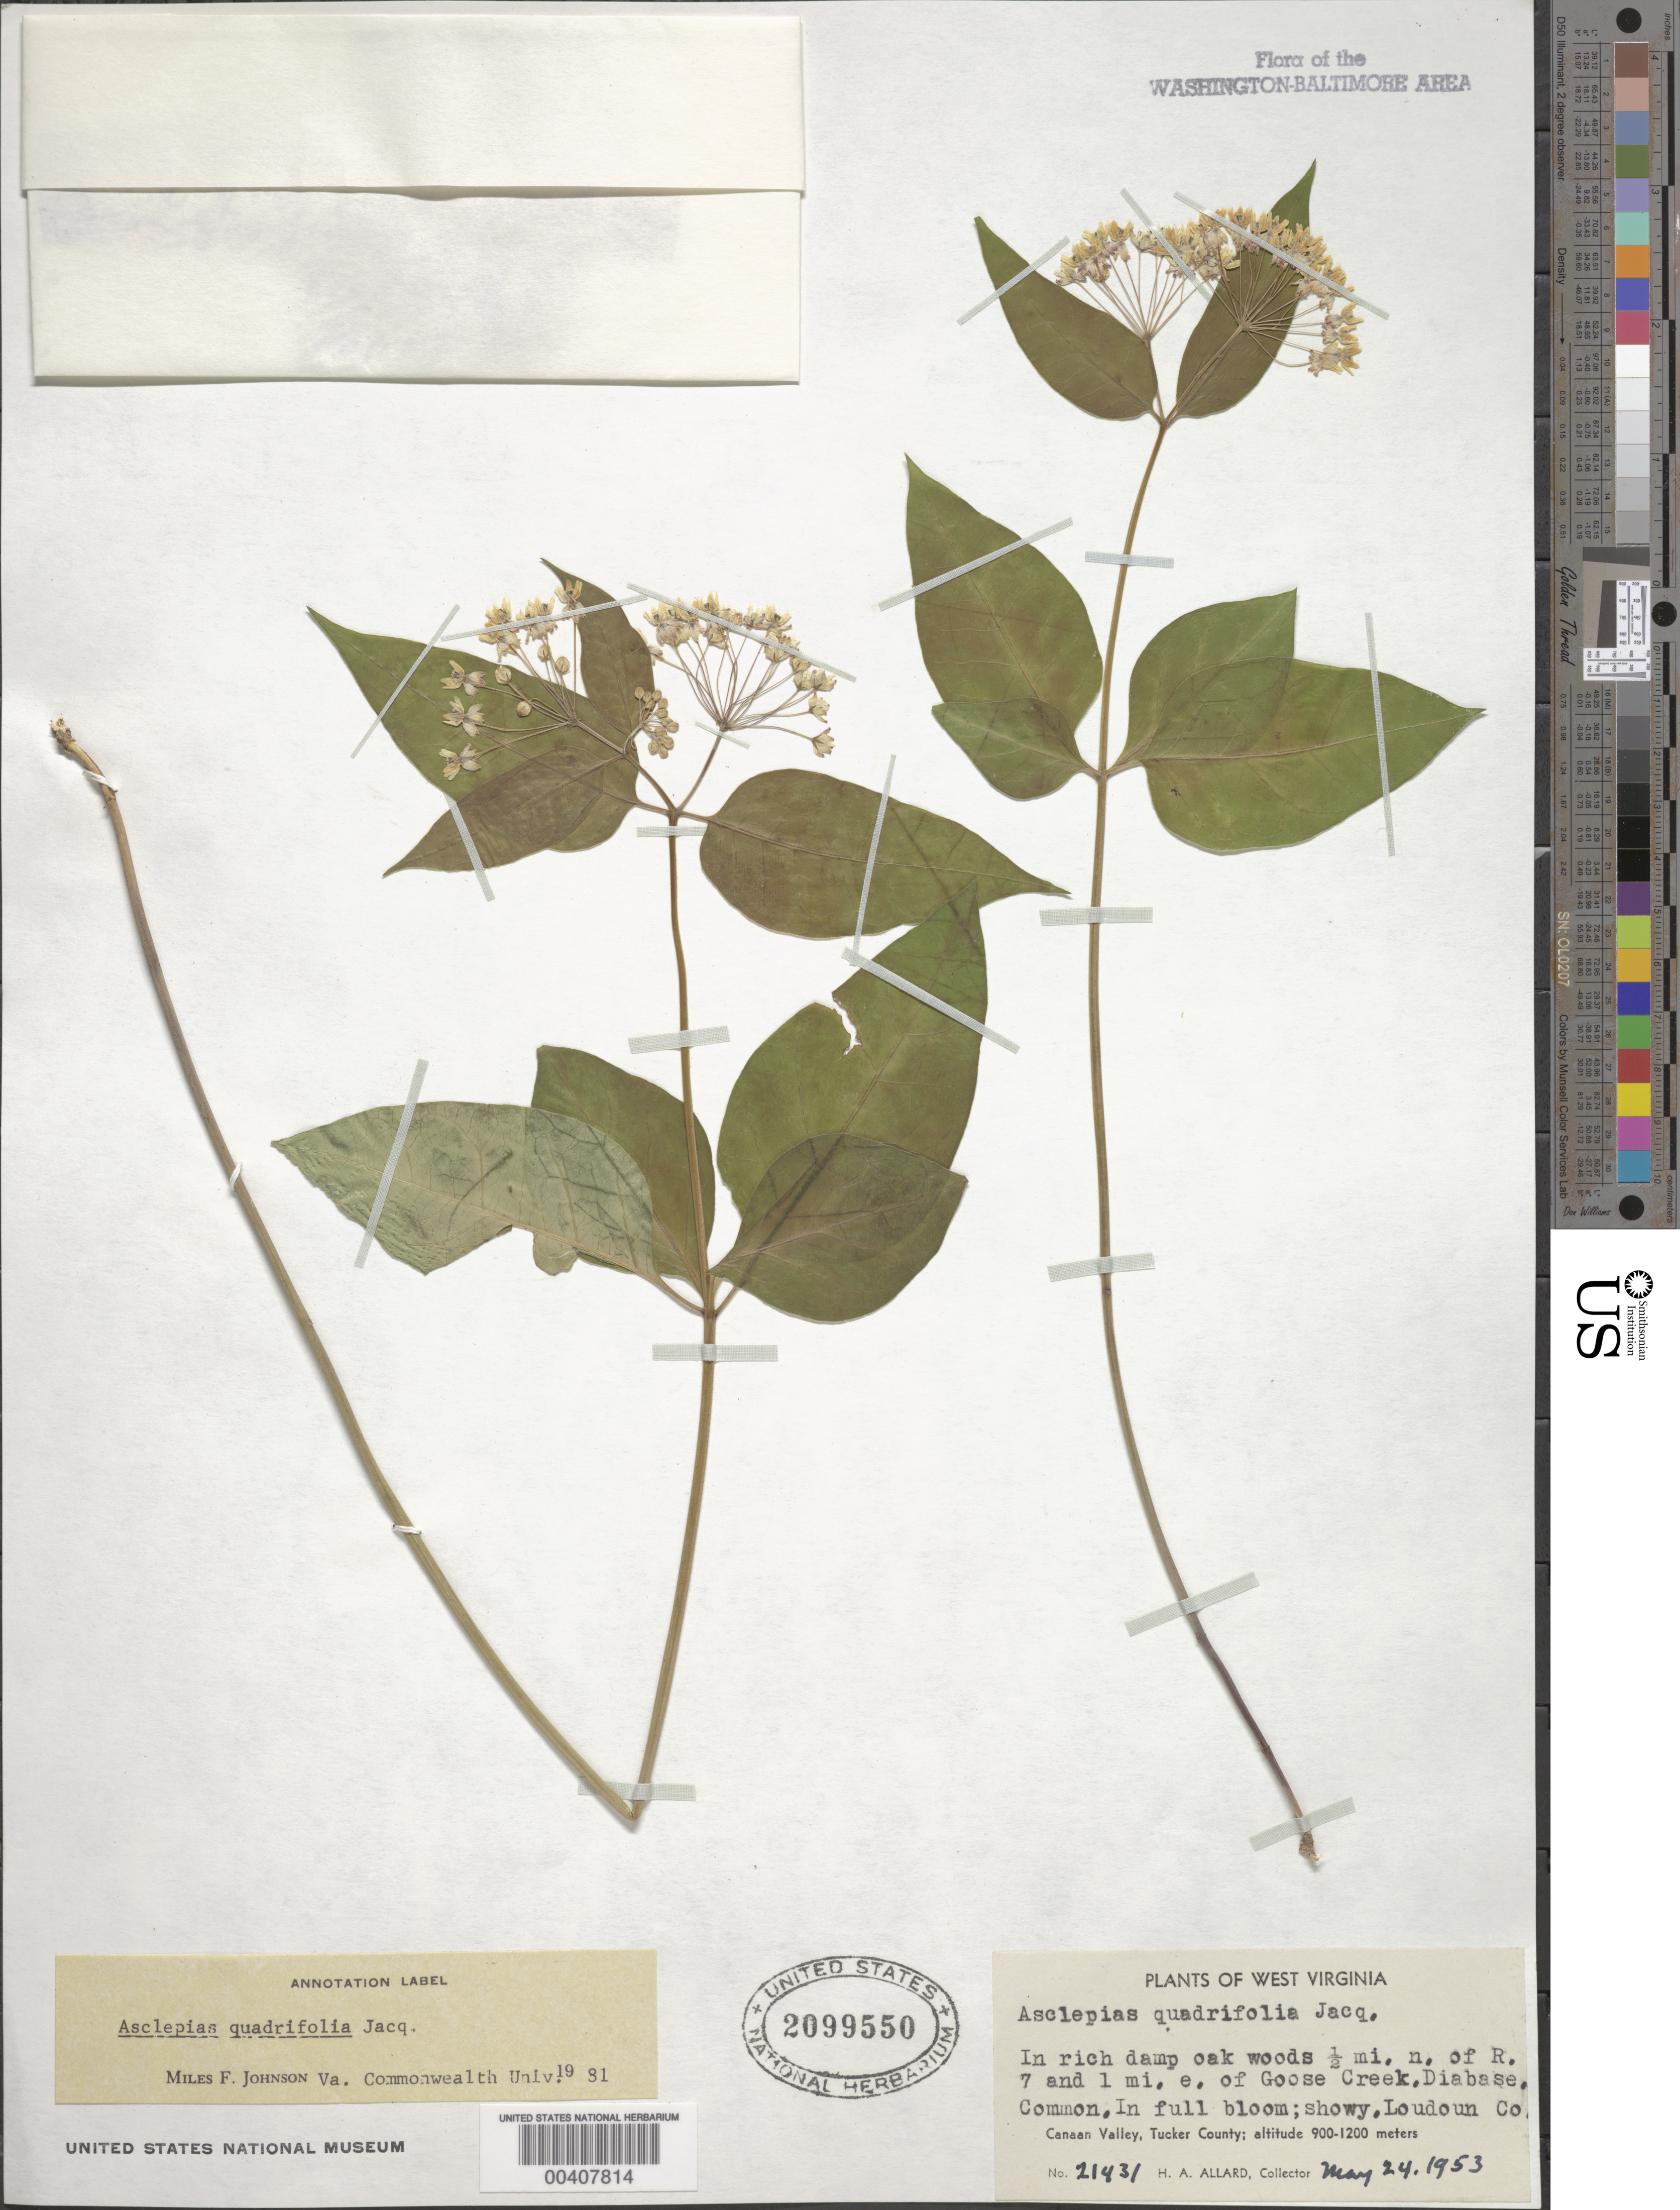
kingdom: Plantae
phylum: Tracheophyta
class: Magnoliopsida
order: Gentianales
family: Apocynaceae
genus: Asclepias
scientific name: Asclepias quadrifolia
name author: Jacq.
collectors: H. A. Allard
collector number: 21431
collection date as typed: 24 May 1953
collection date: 1953-05-24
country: United States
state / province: Virginia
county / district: Loudoun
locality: North of Route 7 and east of Goose Creek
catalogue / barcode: US 2099550